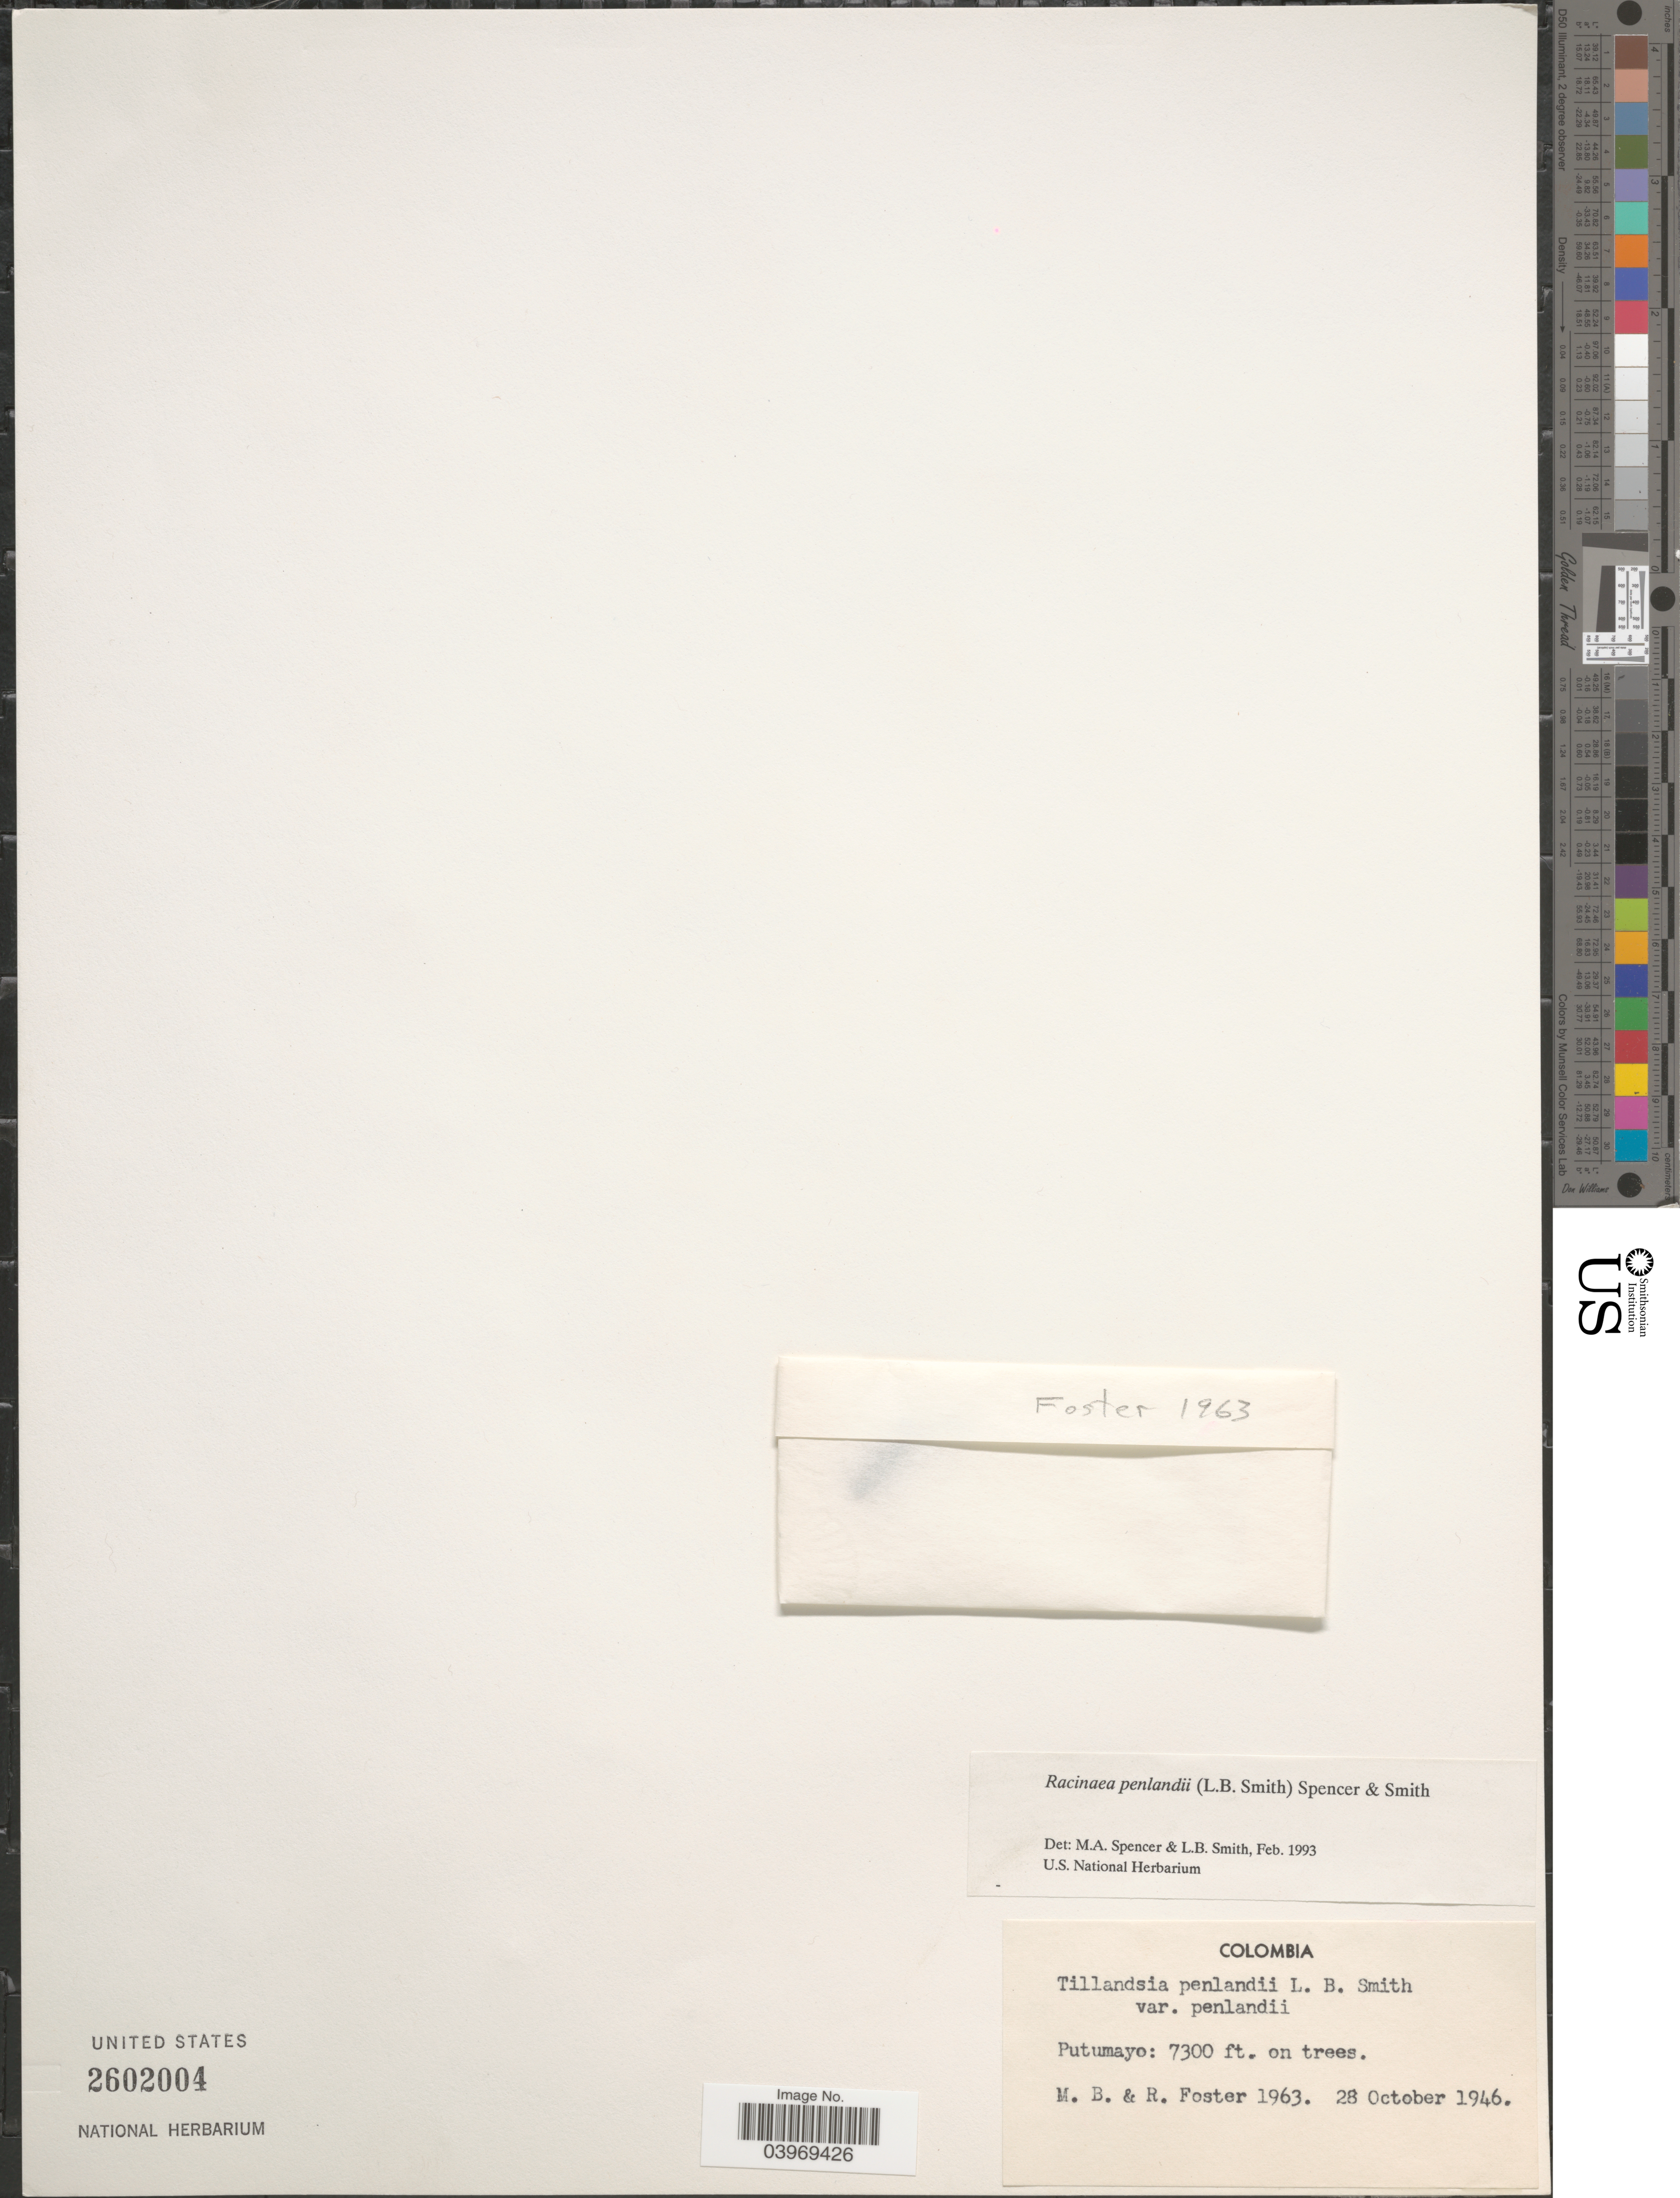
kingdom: Plantae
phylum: Tracheophyta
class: Liliopsida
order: Poales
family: Bromeliaceae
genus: Racinaea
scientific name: Racinaea penlandii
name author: (L.B. Sm.) M.A. Spencer & L.B. Sm.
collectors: M. B. Foster & R. Foster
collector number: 1963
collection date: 1946-10-28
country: Colombia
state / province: Putumayo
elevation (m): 2225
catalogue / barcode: US 2602004